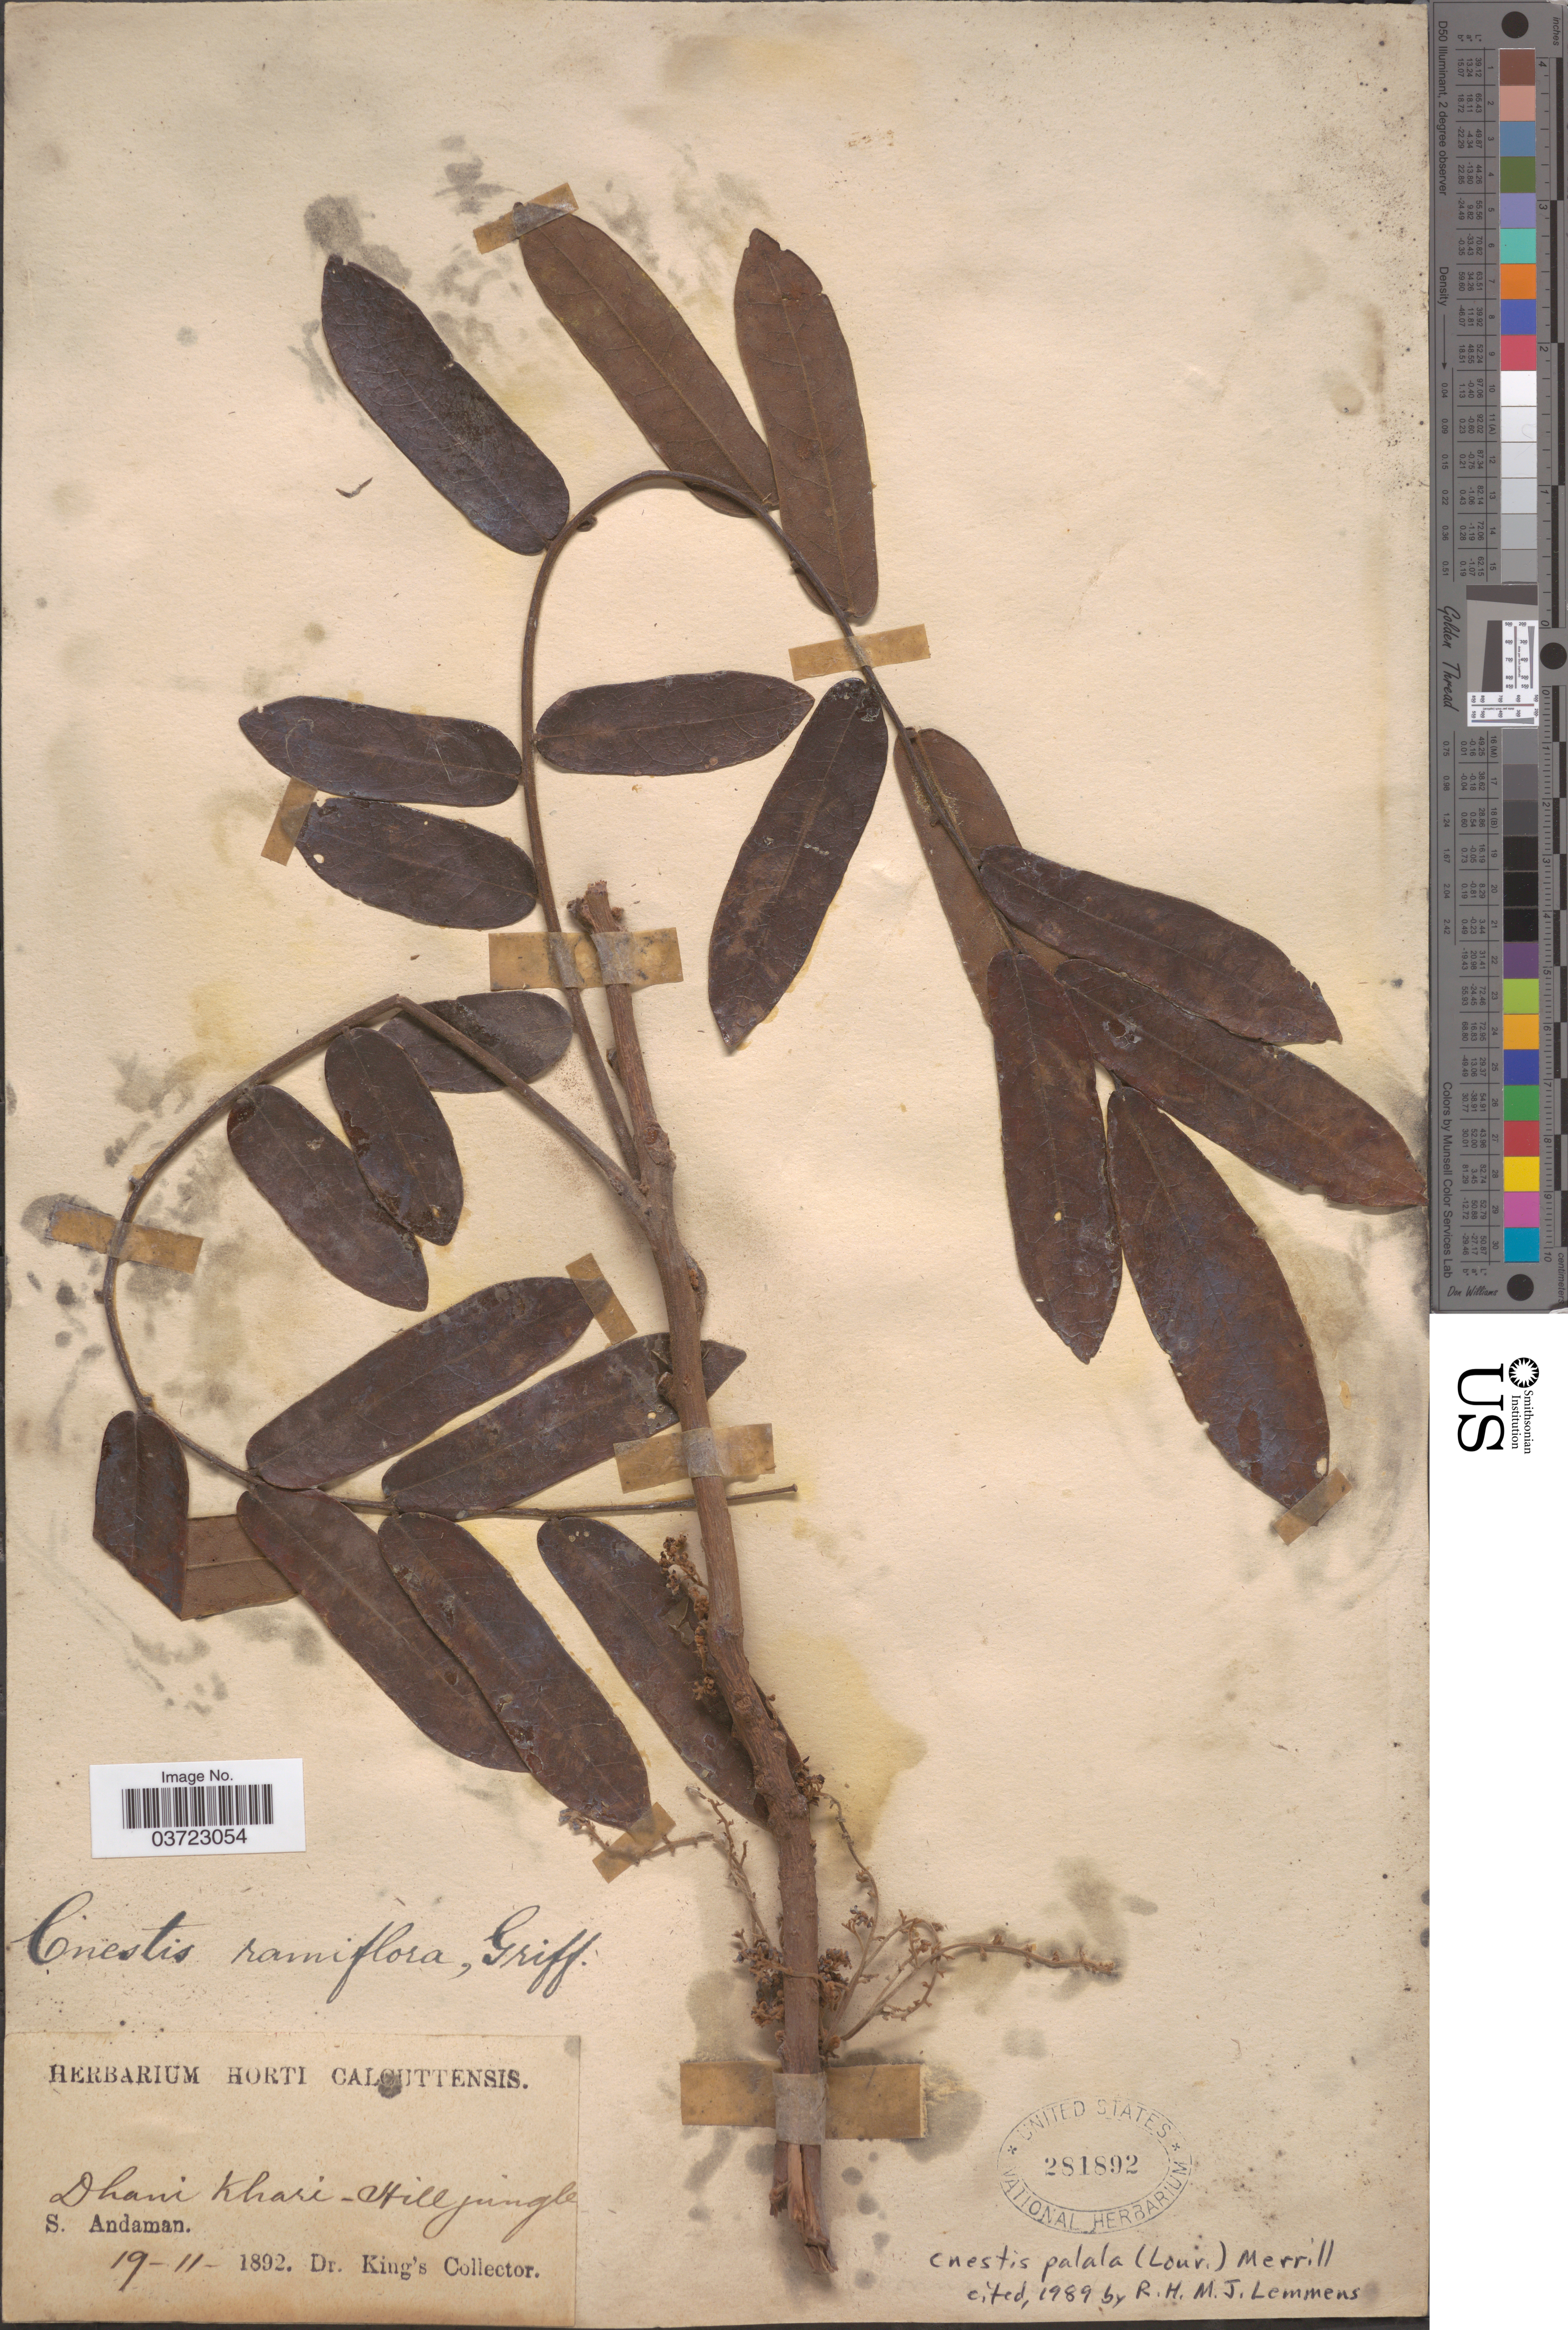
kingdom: Plantae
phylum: Tracheophyta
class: Magnoliopsida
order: Oxalidales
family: Connaraceae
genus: Cnestis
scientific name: Cnestis palala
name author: (Lour.) Merr.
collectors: Dr. King's collector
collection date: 1892-11-19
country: India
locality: Dhani Khari - Hill jungle. S. Andaman.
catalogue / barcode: US 281892